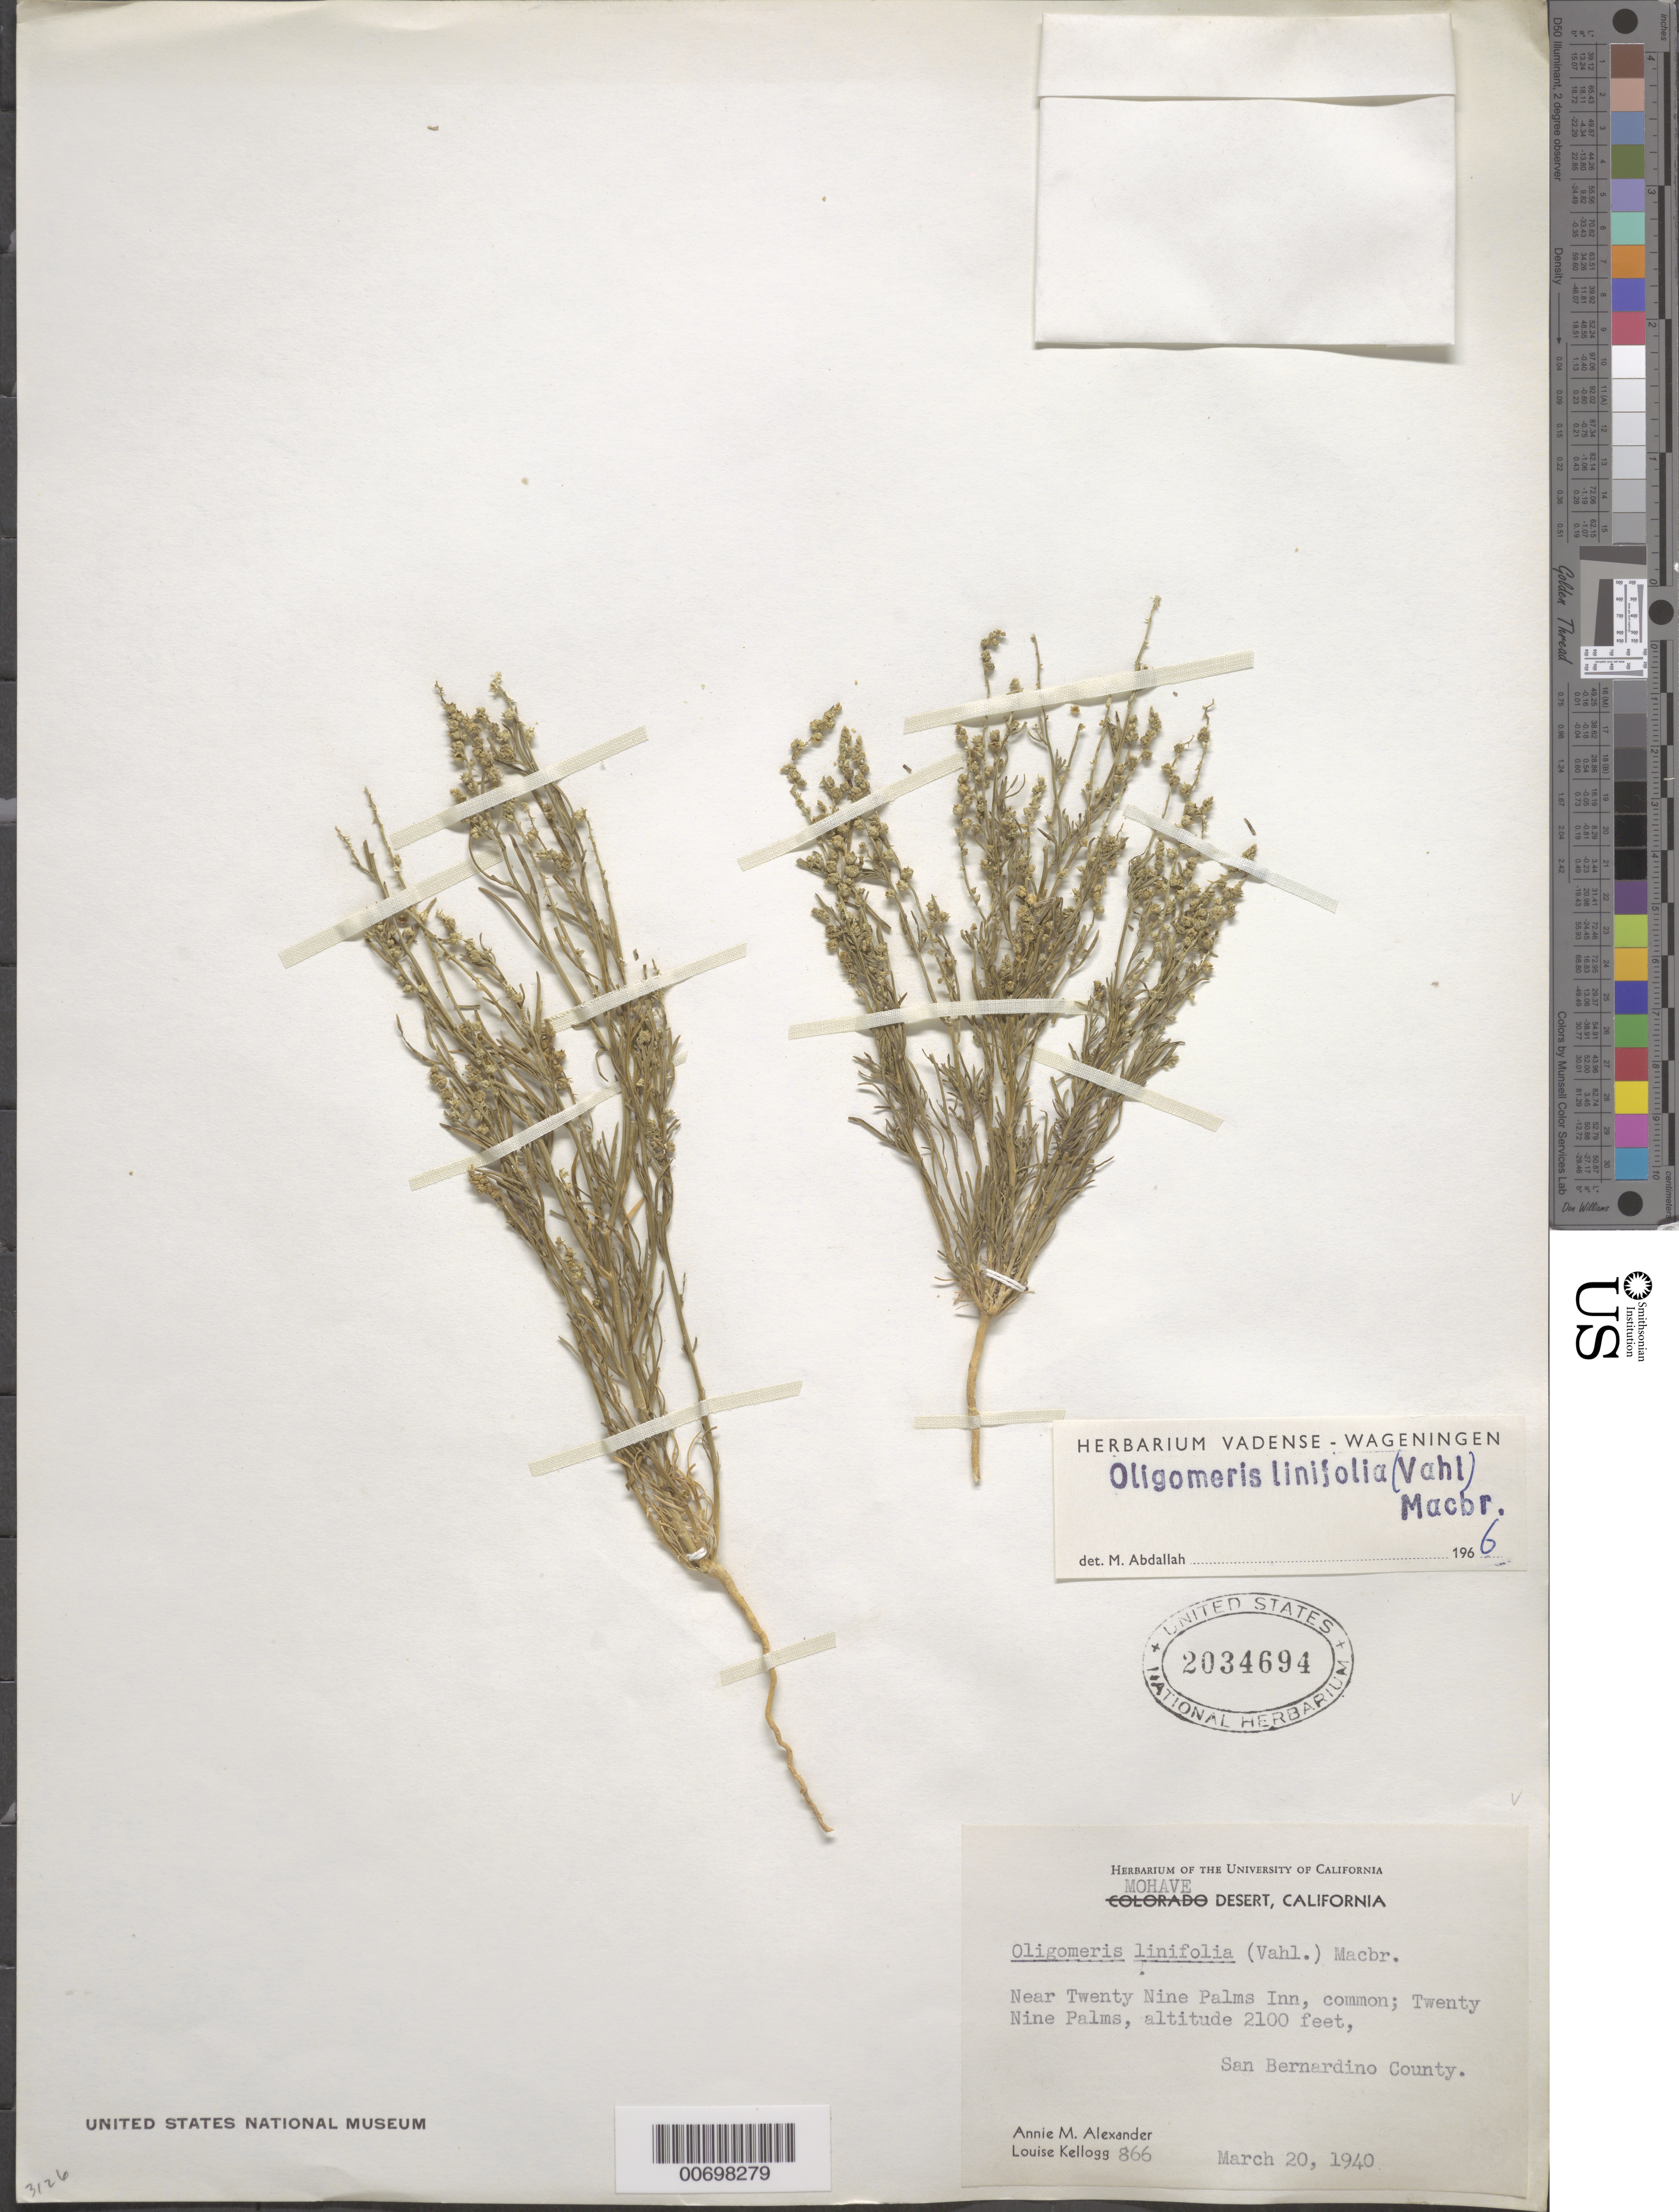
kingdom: Plantae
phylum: Tracheophyta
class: Magnoliopsida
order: Brassicales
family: Resedaceae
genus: Oligomeris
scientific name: Oligomeris linifolia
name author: (Vahl) J.F. Macbr.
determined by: Abdallah, M. S.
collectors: A. M. Alexander & L. Kellogg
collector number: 866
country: United States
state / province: California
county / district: San Bernardino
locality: Near Twenty Nine Palms Inn, common; Twenty Nine Palms.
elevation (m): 640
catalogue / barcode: US 2034694